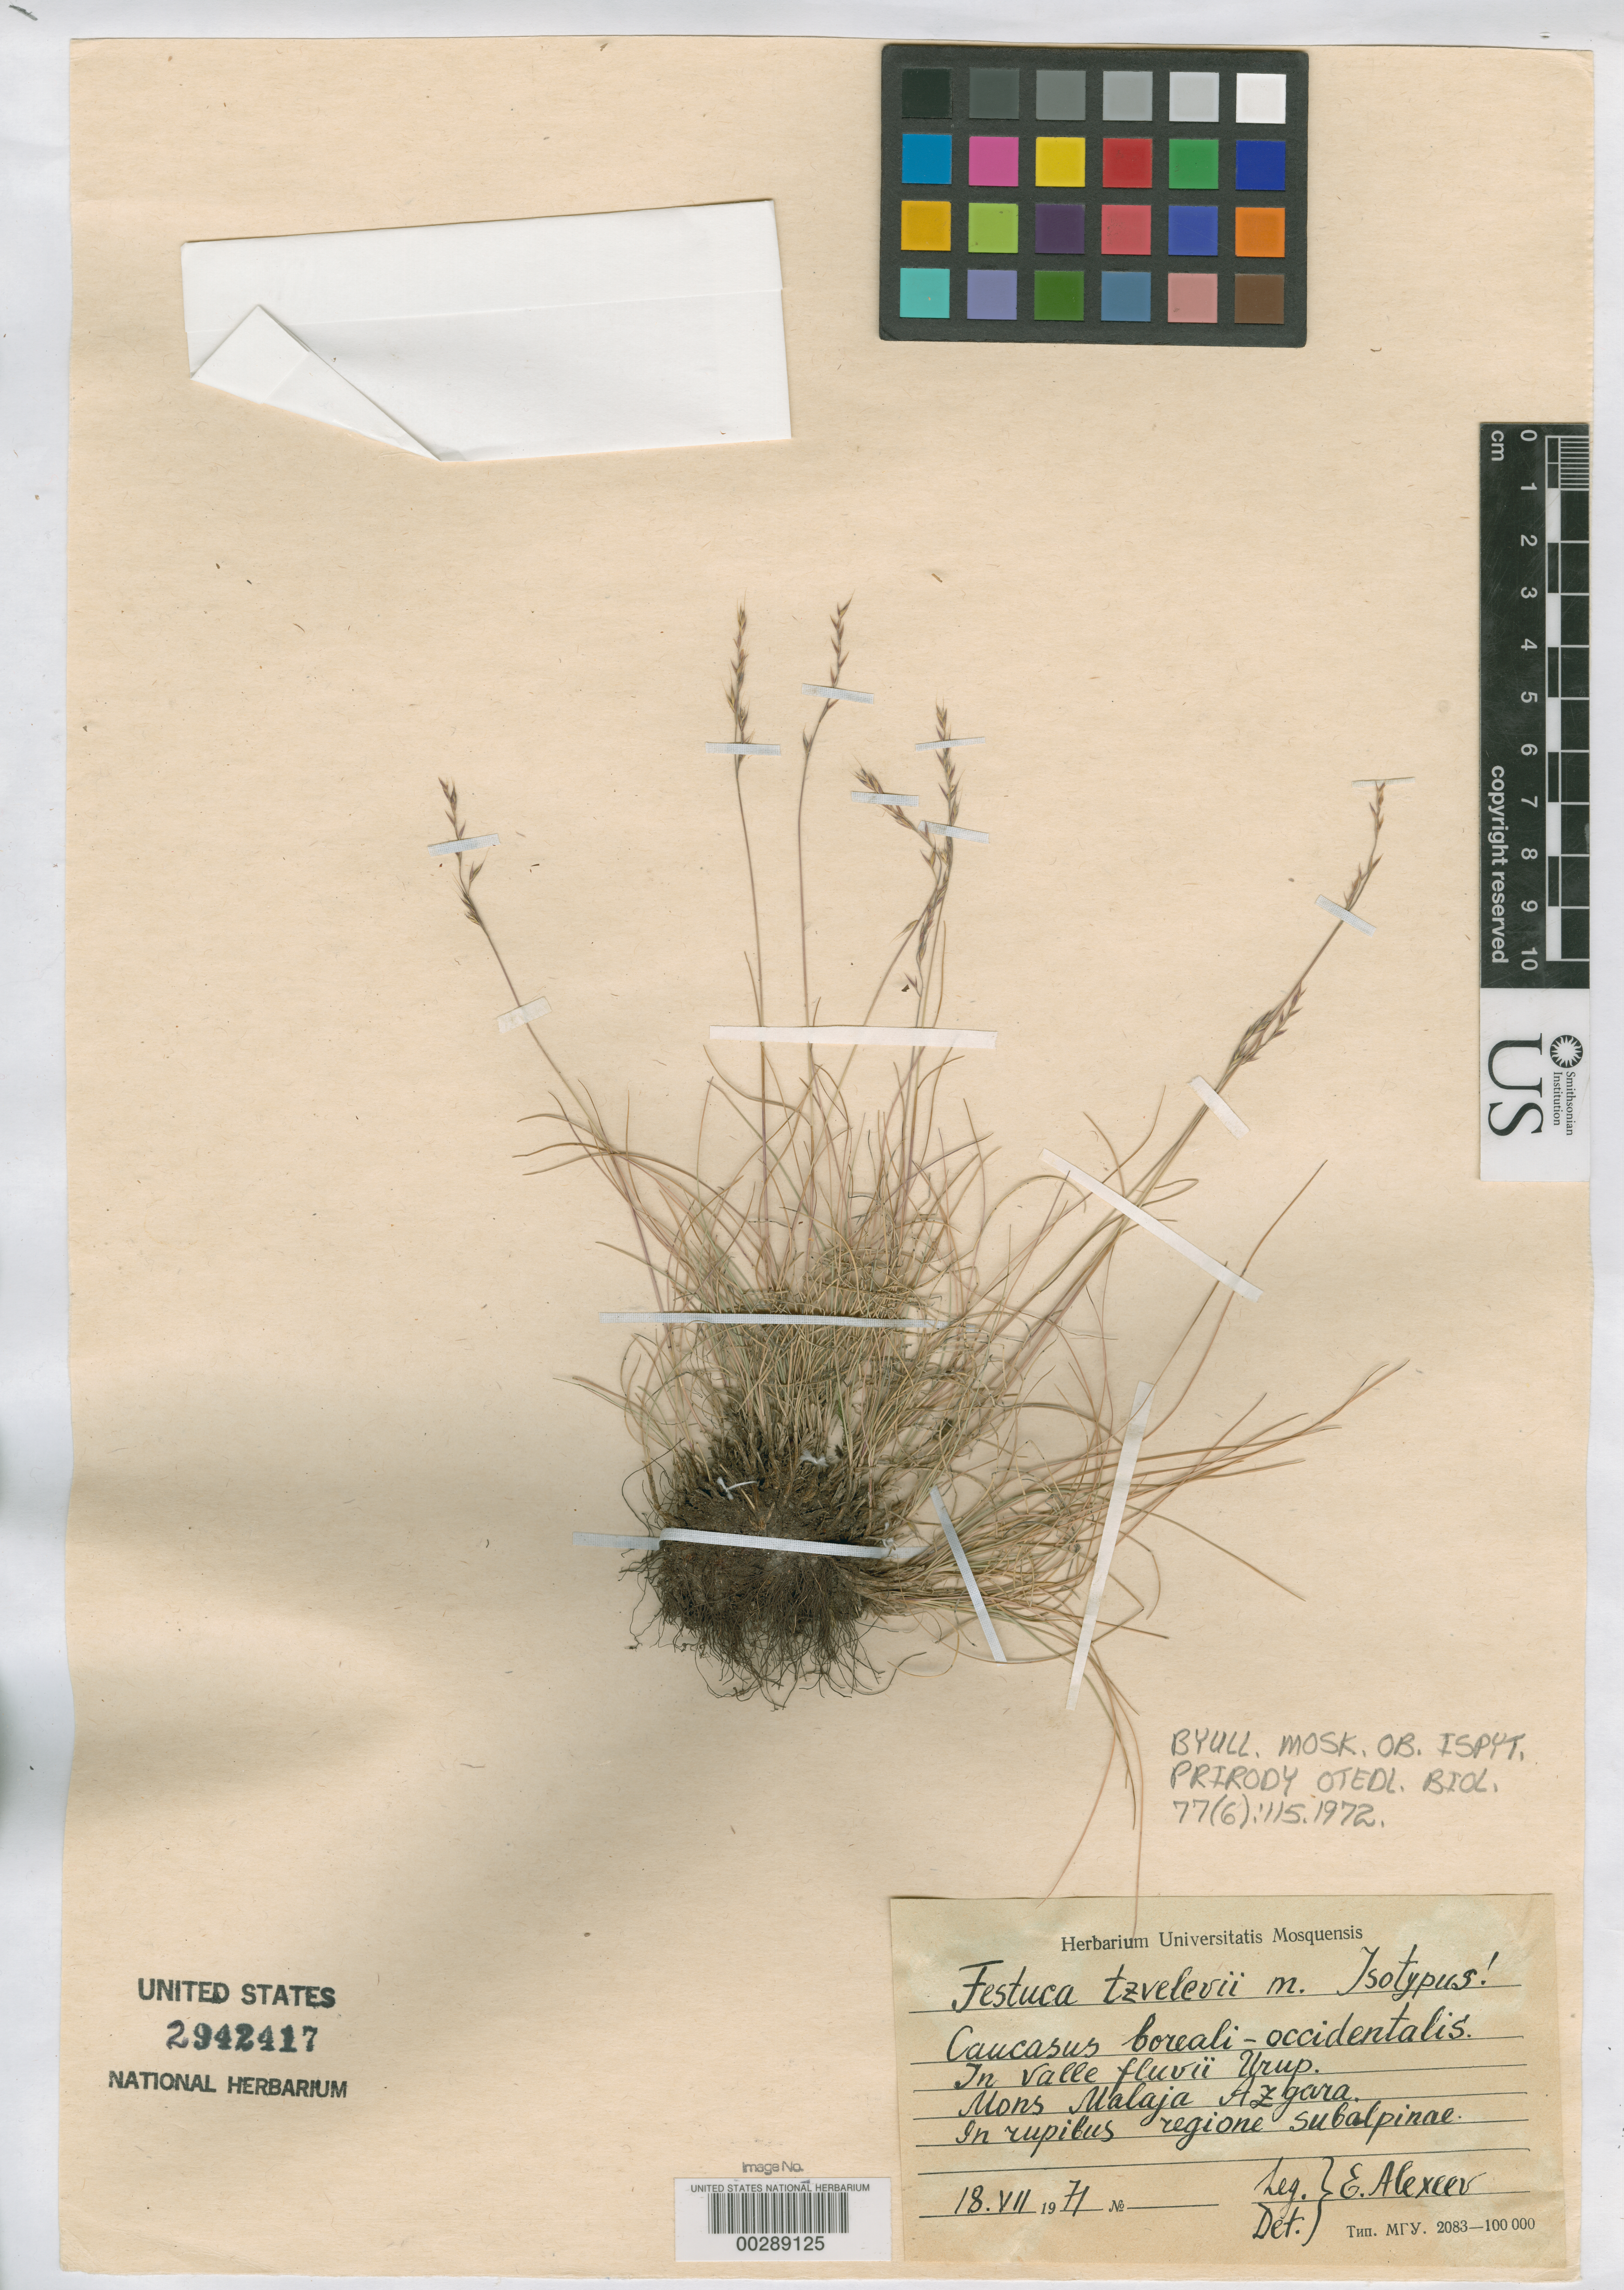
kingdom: Plantae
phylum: Tracheophyta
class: Liliopsida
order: Poales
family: Poaceae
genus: Festuca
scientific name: Festuca tzelevii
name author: E.B. Alexeev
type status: Isotype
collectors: E. B. Alexeev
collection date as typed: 18 Jul 1971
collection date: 1971-07-18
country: Russian Federation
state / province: Sakhalin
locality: Mons Malaja Azgara, in valle fluvii Urup.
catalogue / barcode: US 2942417